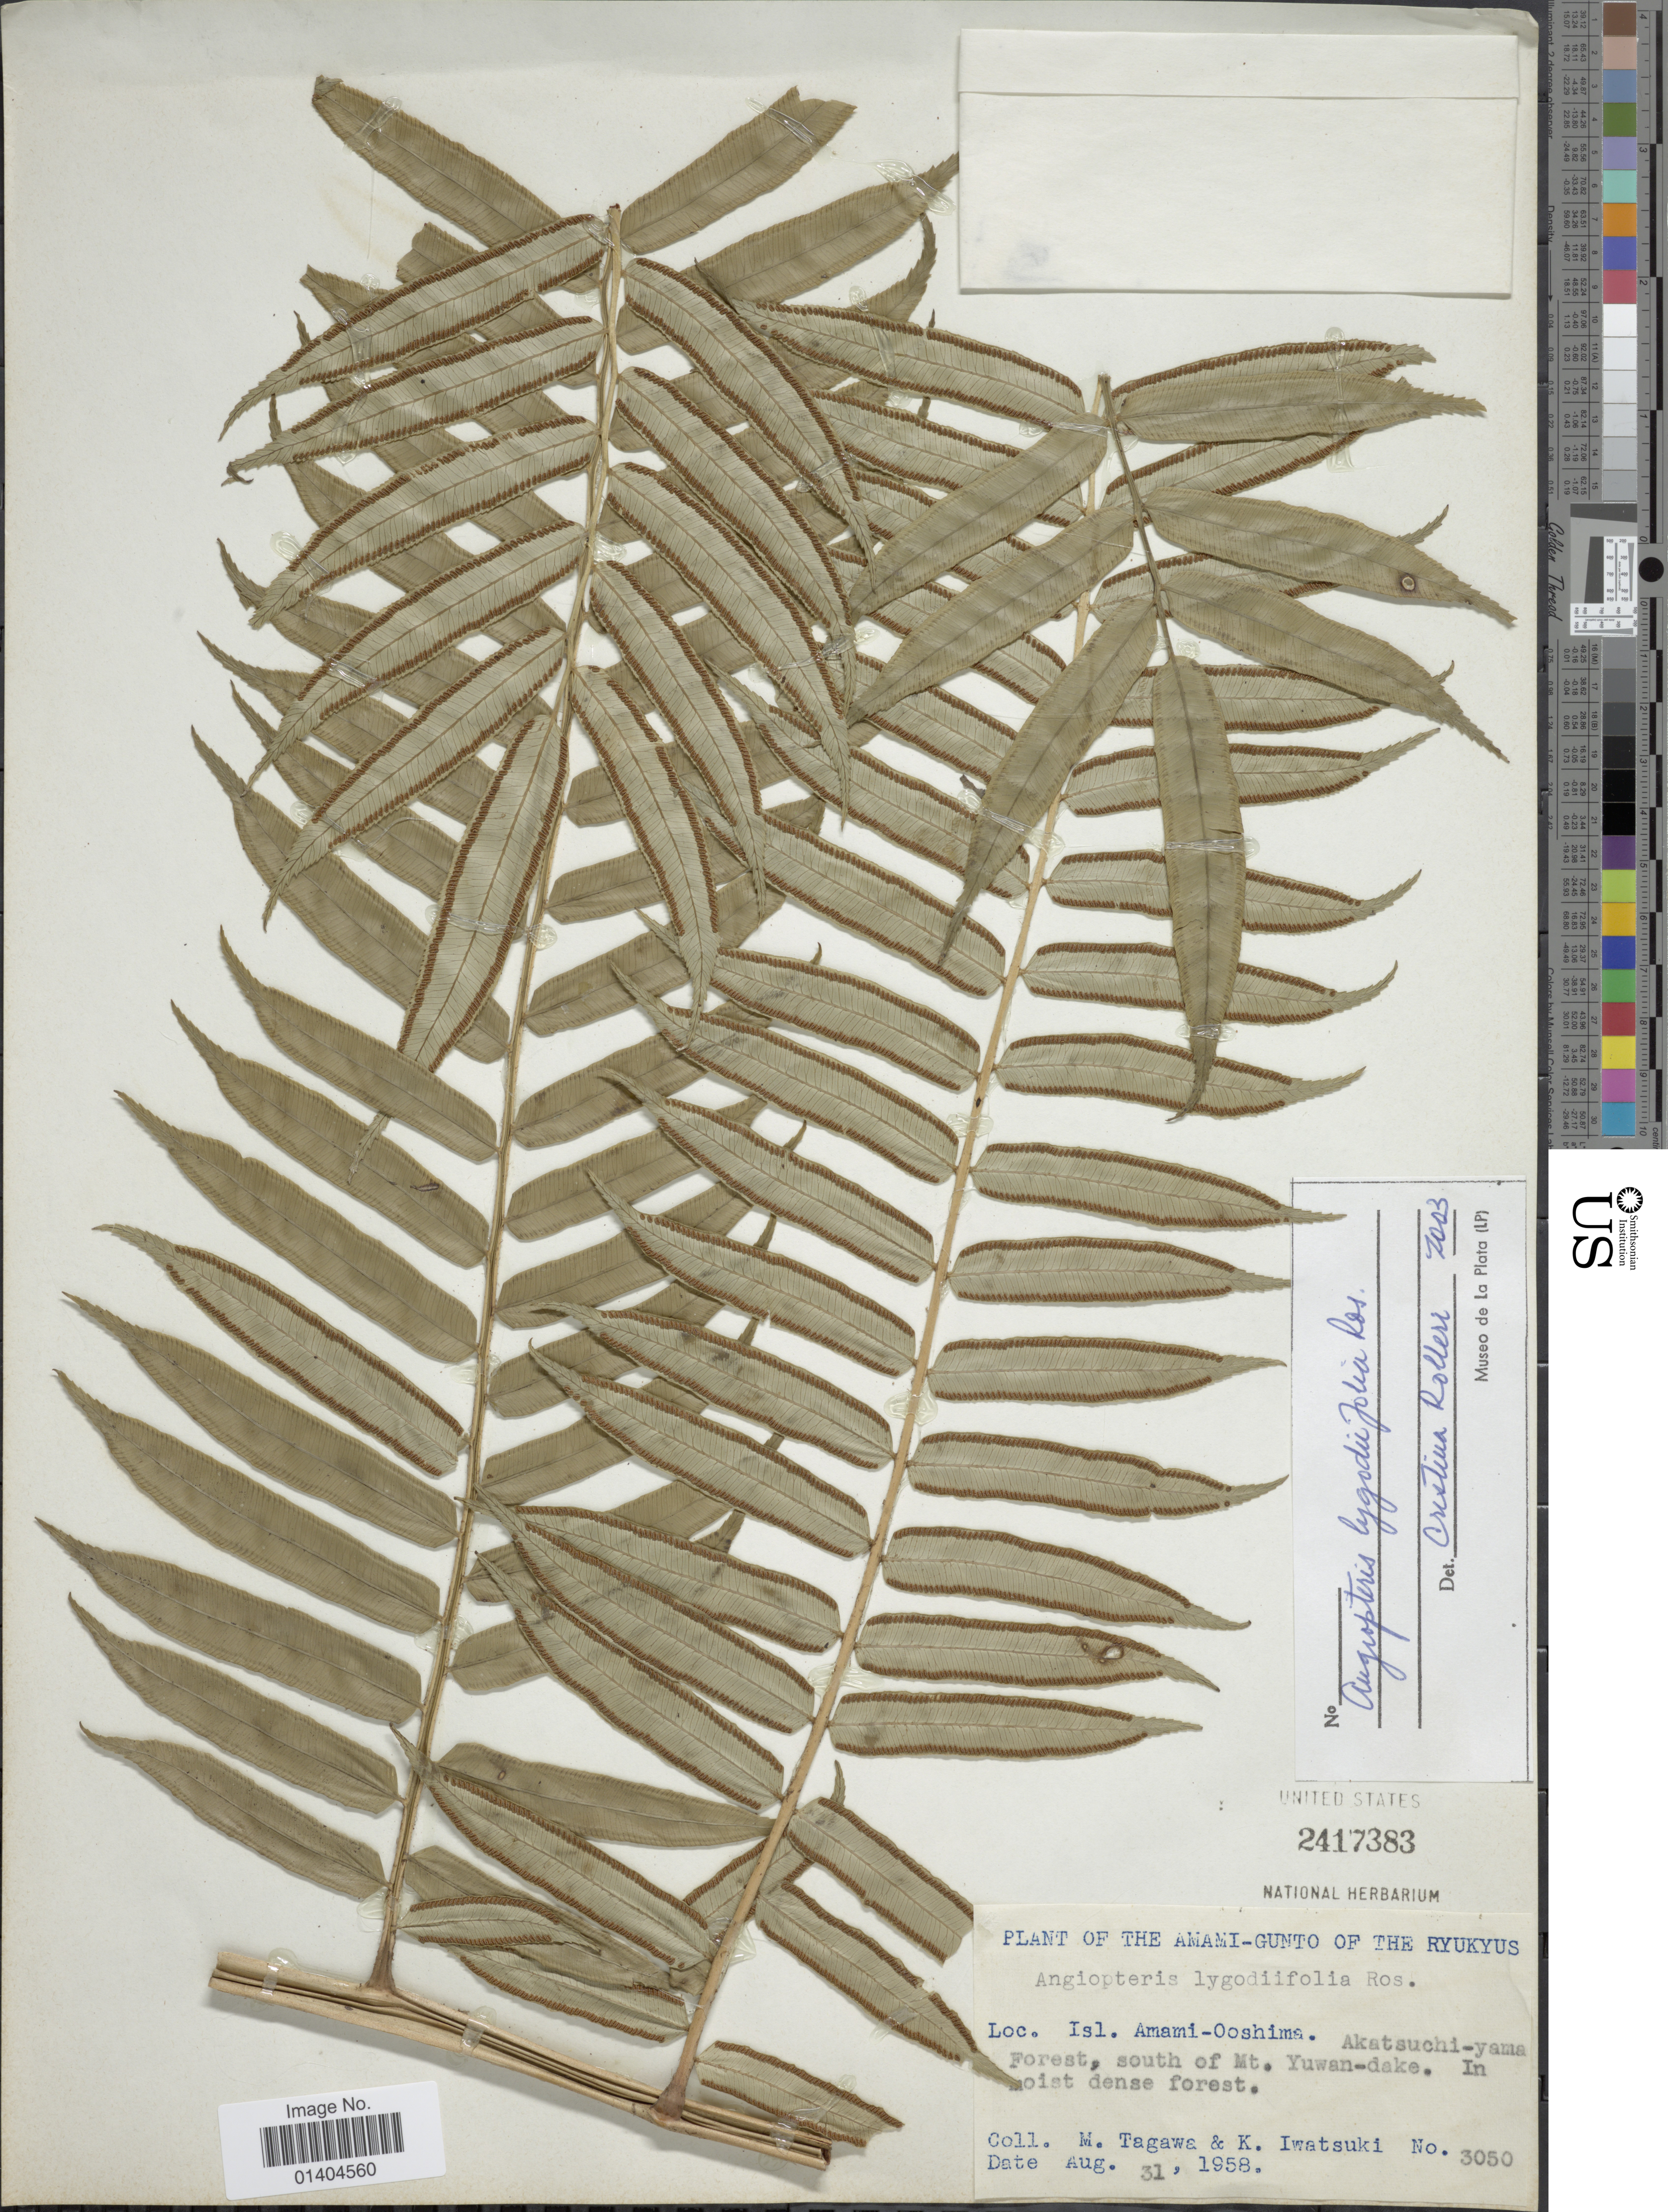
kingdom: Plantae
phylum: Tracheophyta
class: Polypodiopsida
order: Marattiales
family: Marattiaceae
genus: Angiopteris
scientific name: Angiopteris lygodiifolia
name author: Rosenst.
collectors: M. Tagawa & K. Iwatsuki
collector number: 3050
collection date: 1958-08-31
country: Japan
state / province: Okinawa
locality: The Amami-Gunto of the Ryukyus. Isl. Amami-Ooshima. Akatsuchi-yama Forest, south of Mt. Yuwan-dake.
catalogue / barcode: US 2417383